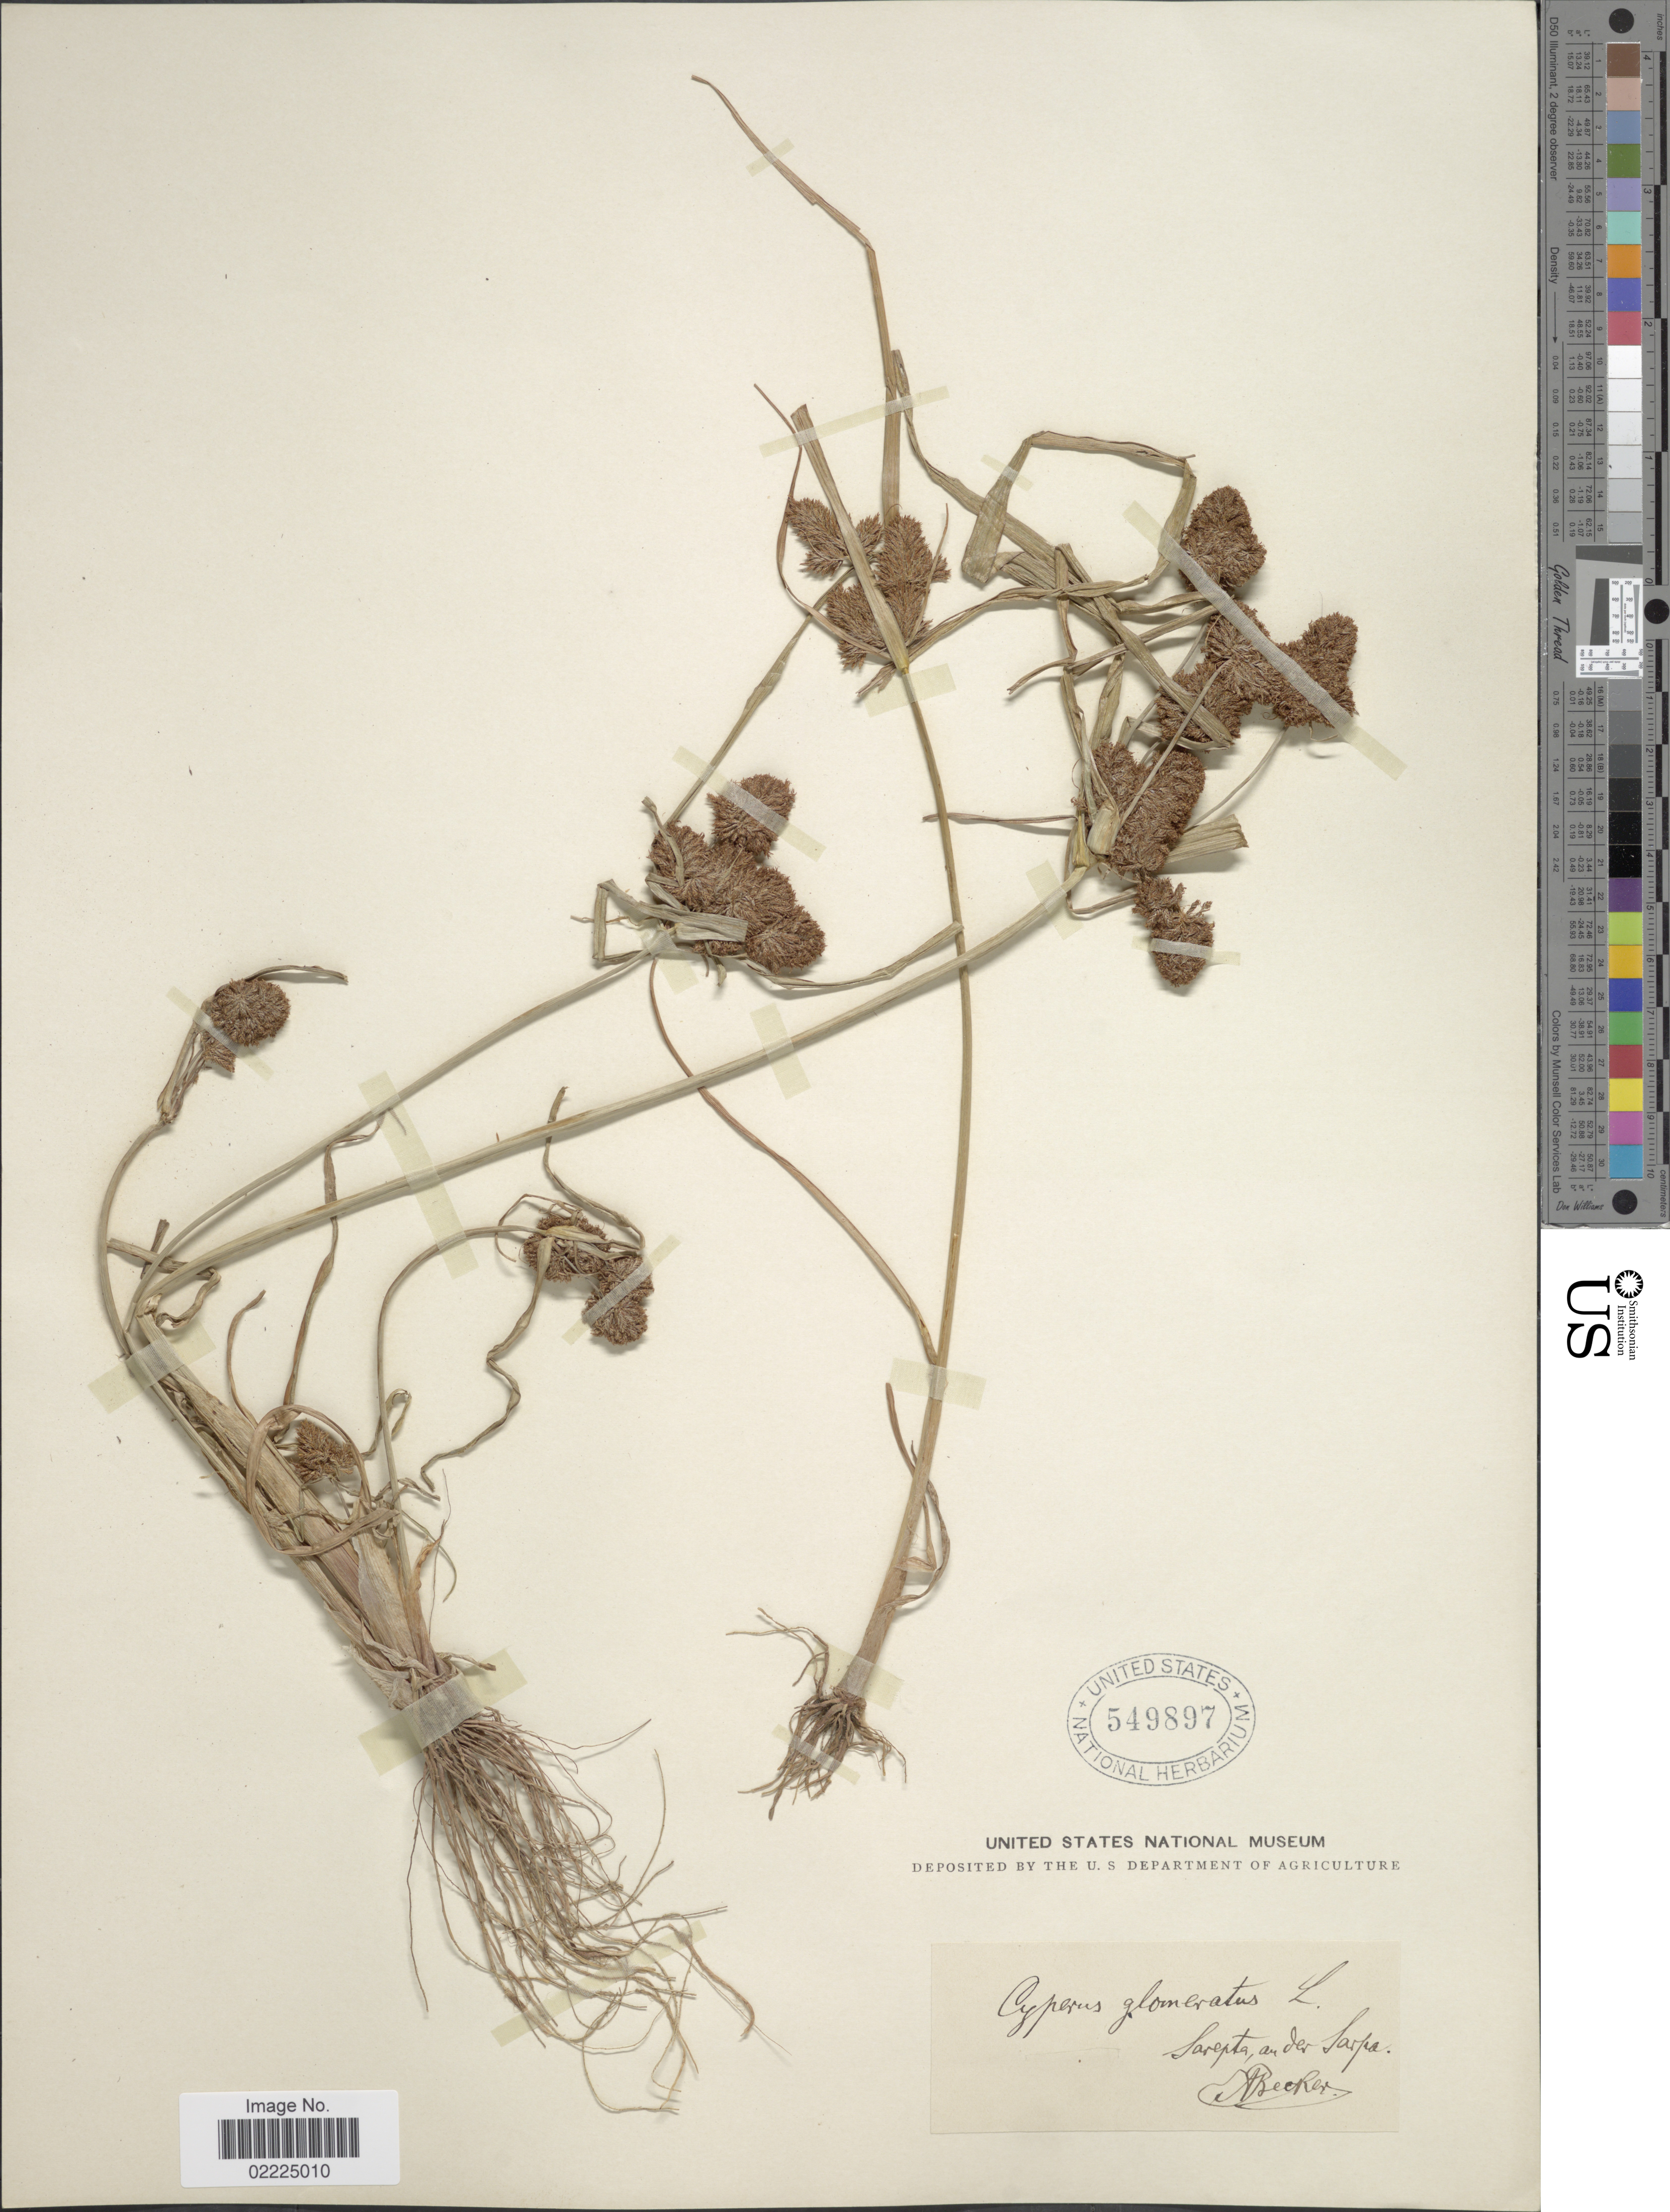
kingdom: Plantae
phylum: Tracheophyta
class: Liliopsida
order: Poales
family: Cyperaceae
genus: Cyperus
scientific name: Cyperus glomeratus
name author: L.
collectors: A. Becker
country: Russian Federation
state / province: Volgograd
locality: Sarepta, an der Sarpa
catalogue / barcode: US 549897